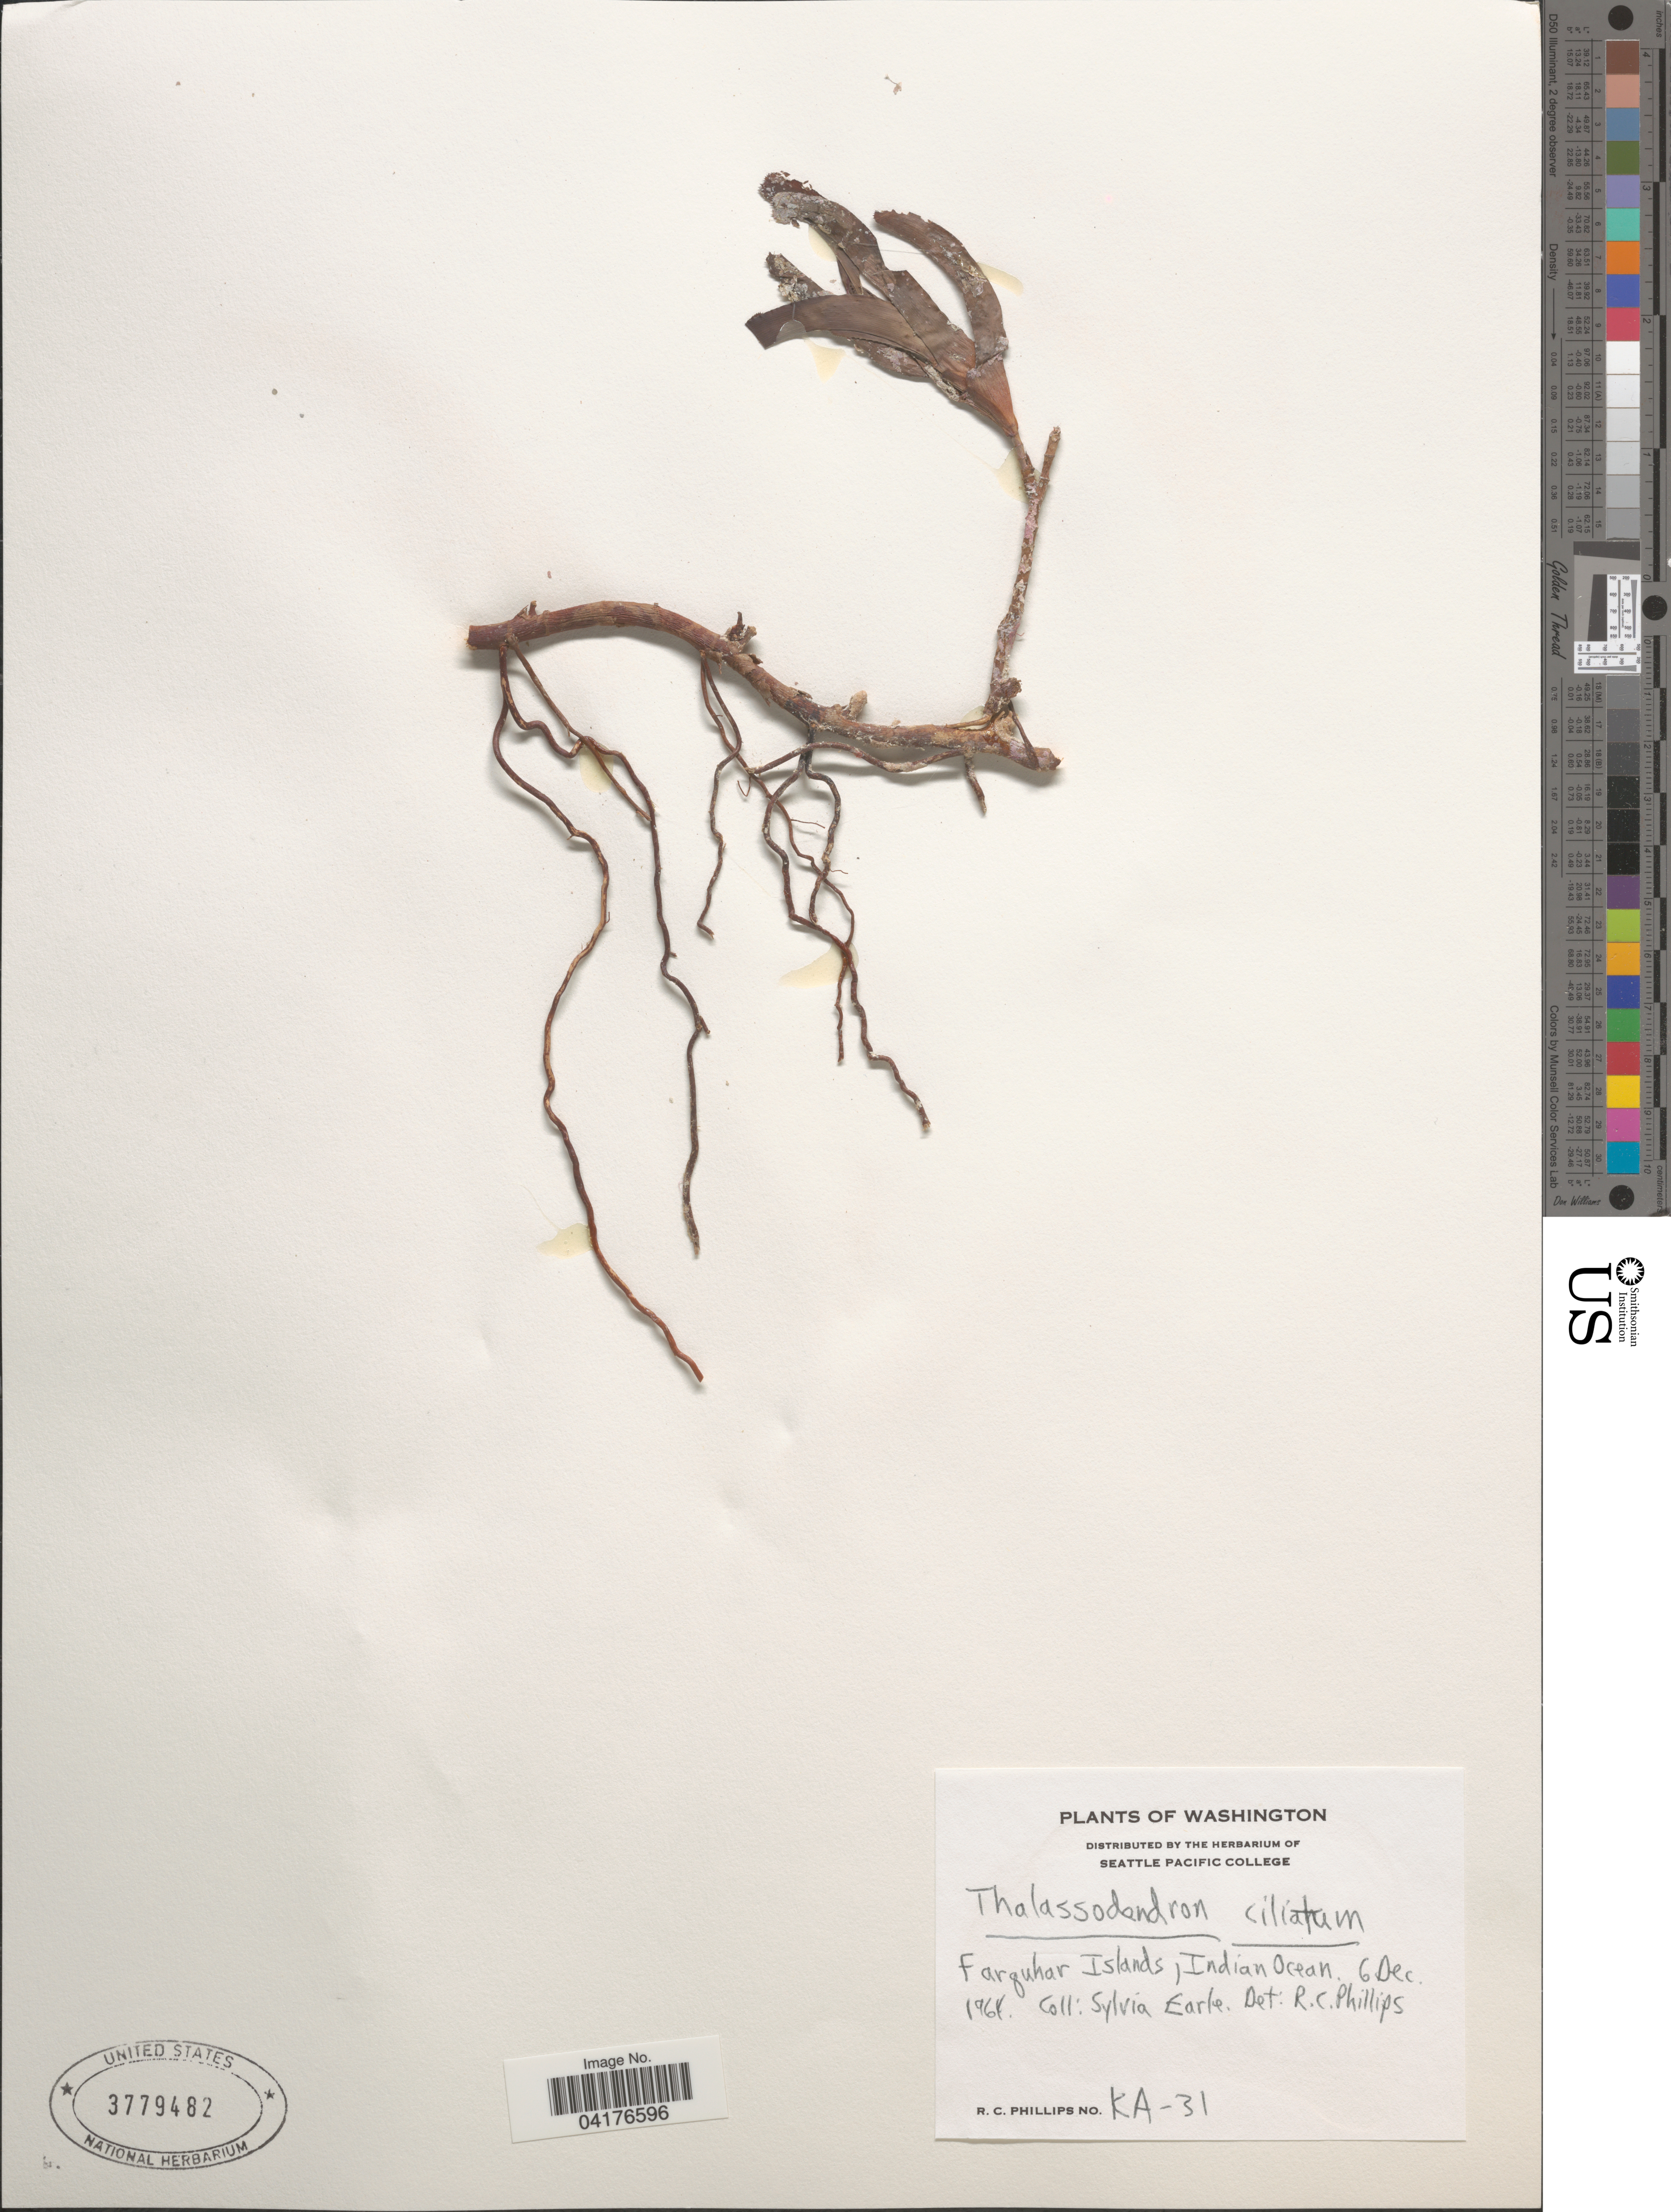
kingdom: Plantae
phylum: Tracheophyta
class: Liliopsida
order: Alismatales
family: Cymodoceaceae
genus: Thalassodendron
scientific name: Thalassodendron ciliatum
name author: (Forssk.) Hartog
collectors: S. A. Earle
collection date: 1964-12-06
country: Seychelles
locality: Farquhar Islands, Indian Ocean.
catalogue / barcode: US 3779482